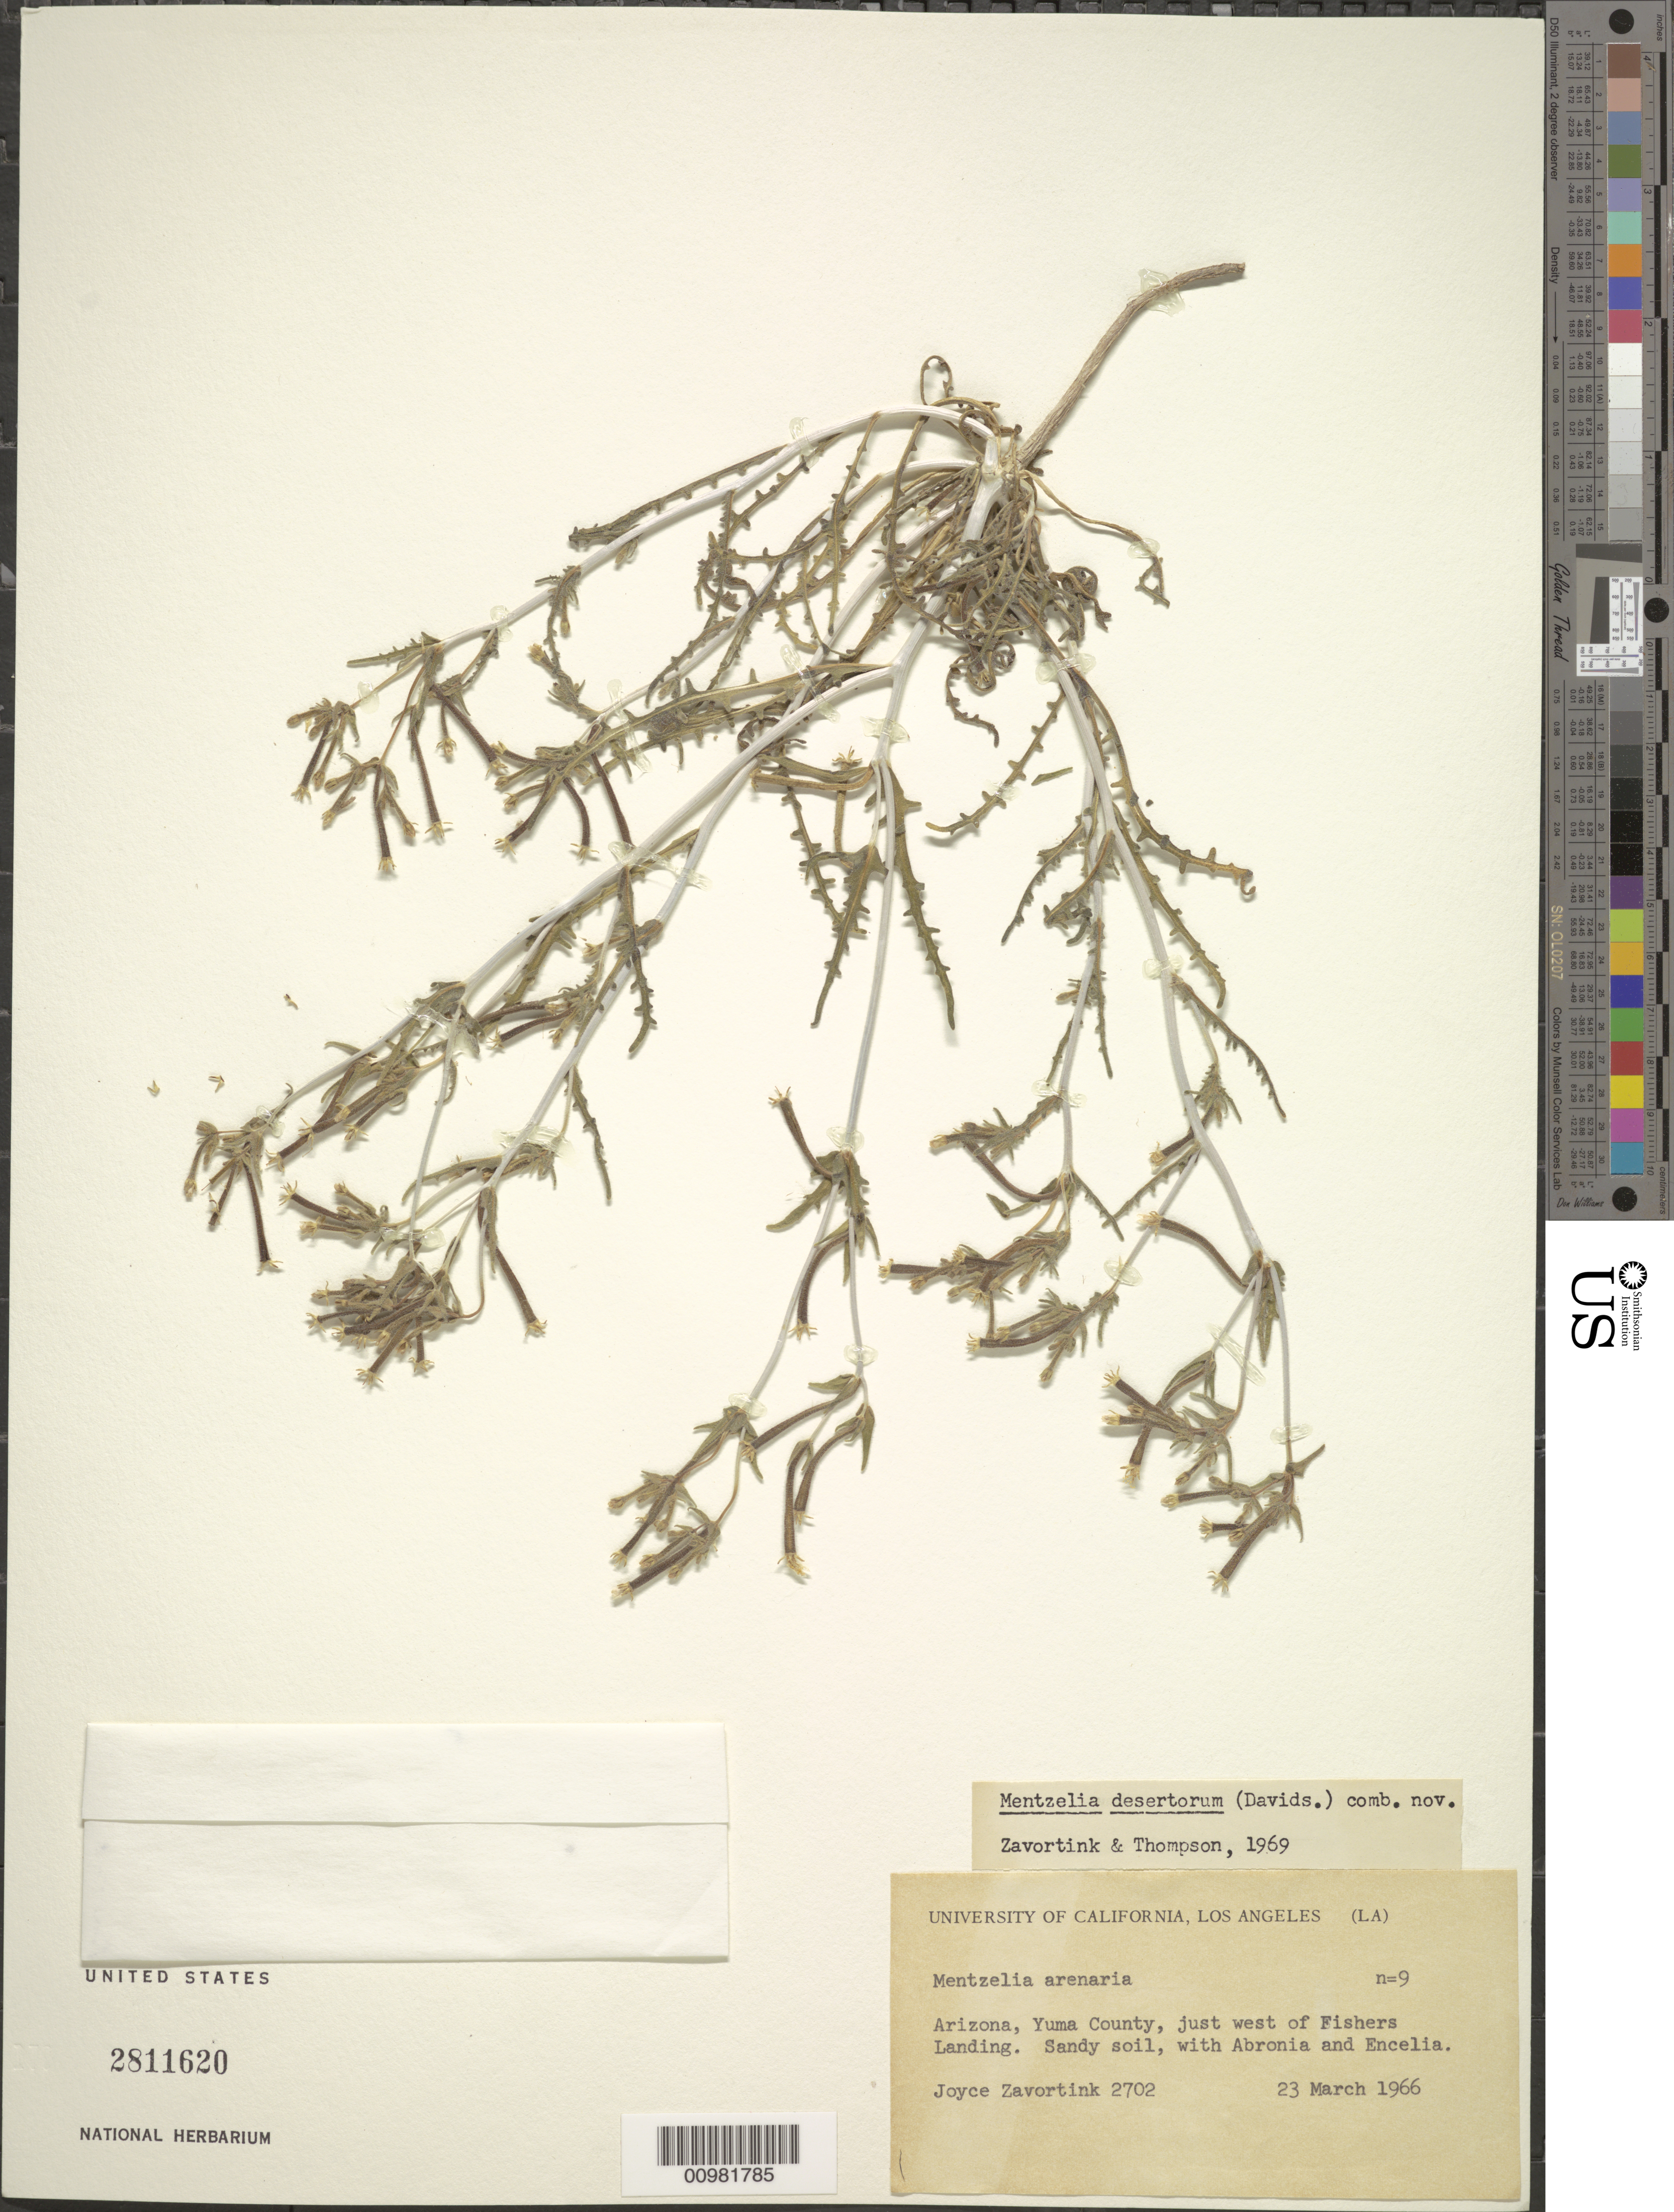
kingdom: Plantae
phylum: Tracheophyta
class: Magnoliopsida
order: Cornales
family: Loasaceae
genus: Mentzelia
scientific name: Mentzelia desertorum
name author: (Davidson) H.J. Thomps. & J.F. Macbr.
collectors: J. E. Zavortink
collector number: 2703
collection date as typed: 23 Mar 1966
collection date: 1966-03-23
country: United States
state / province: Arizona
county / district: Yuma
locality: just west of Fishers Landing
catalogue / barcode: US 2811620